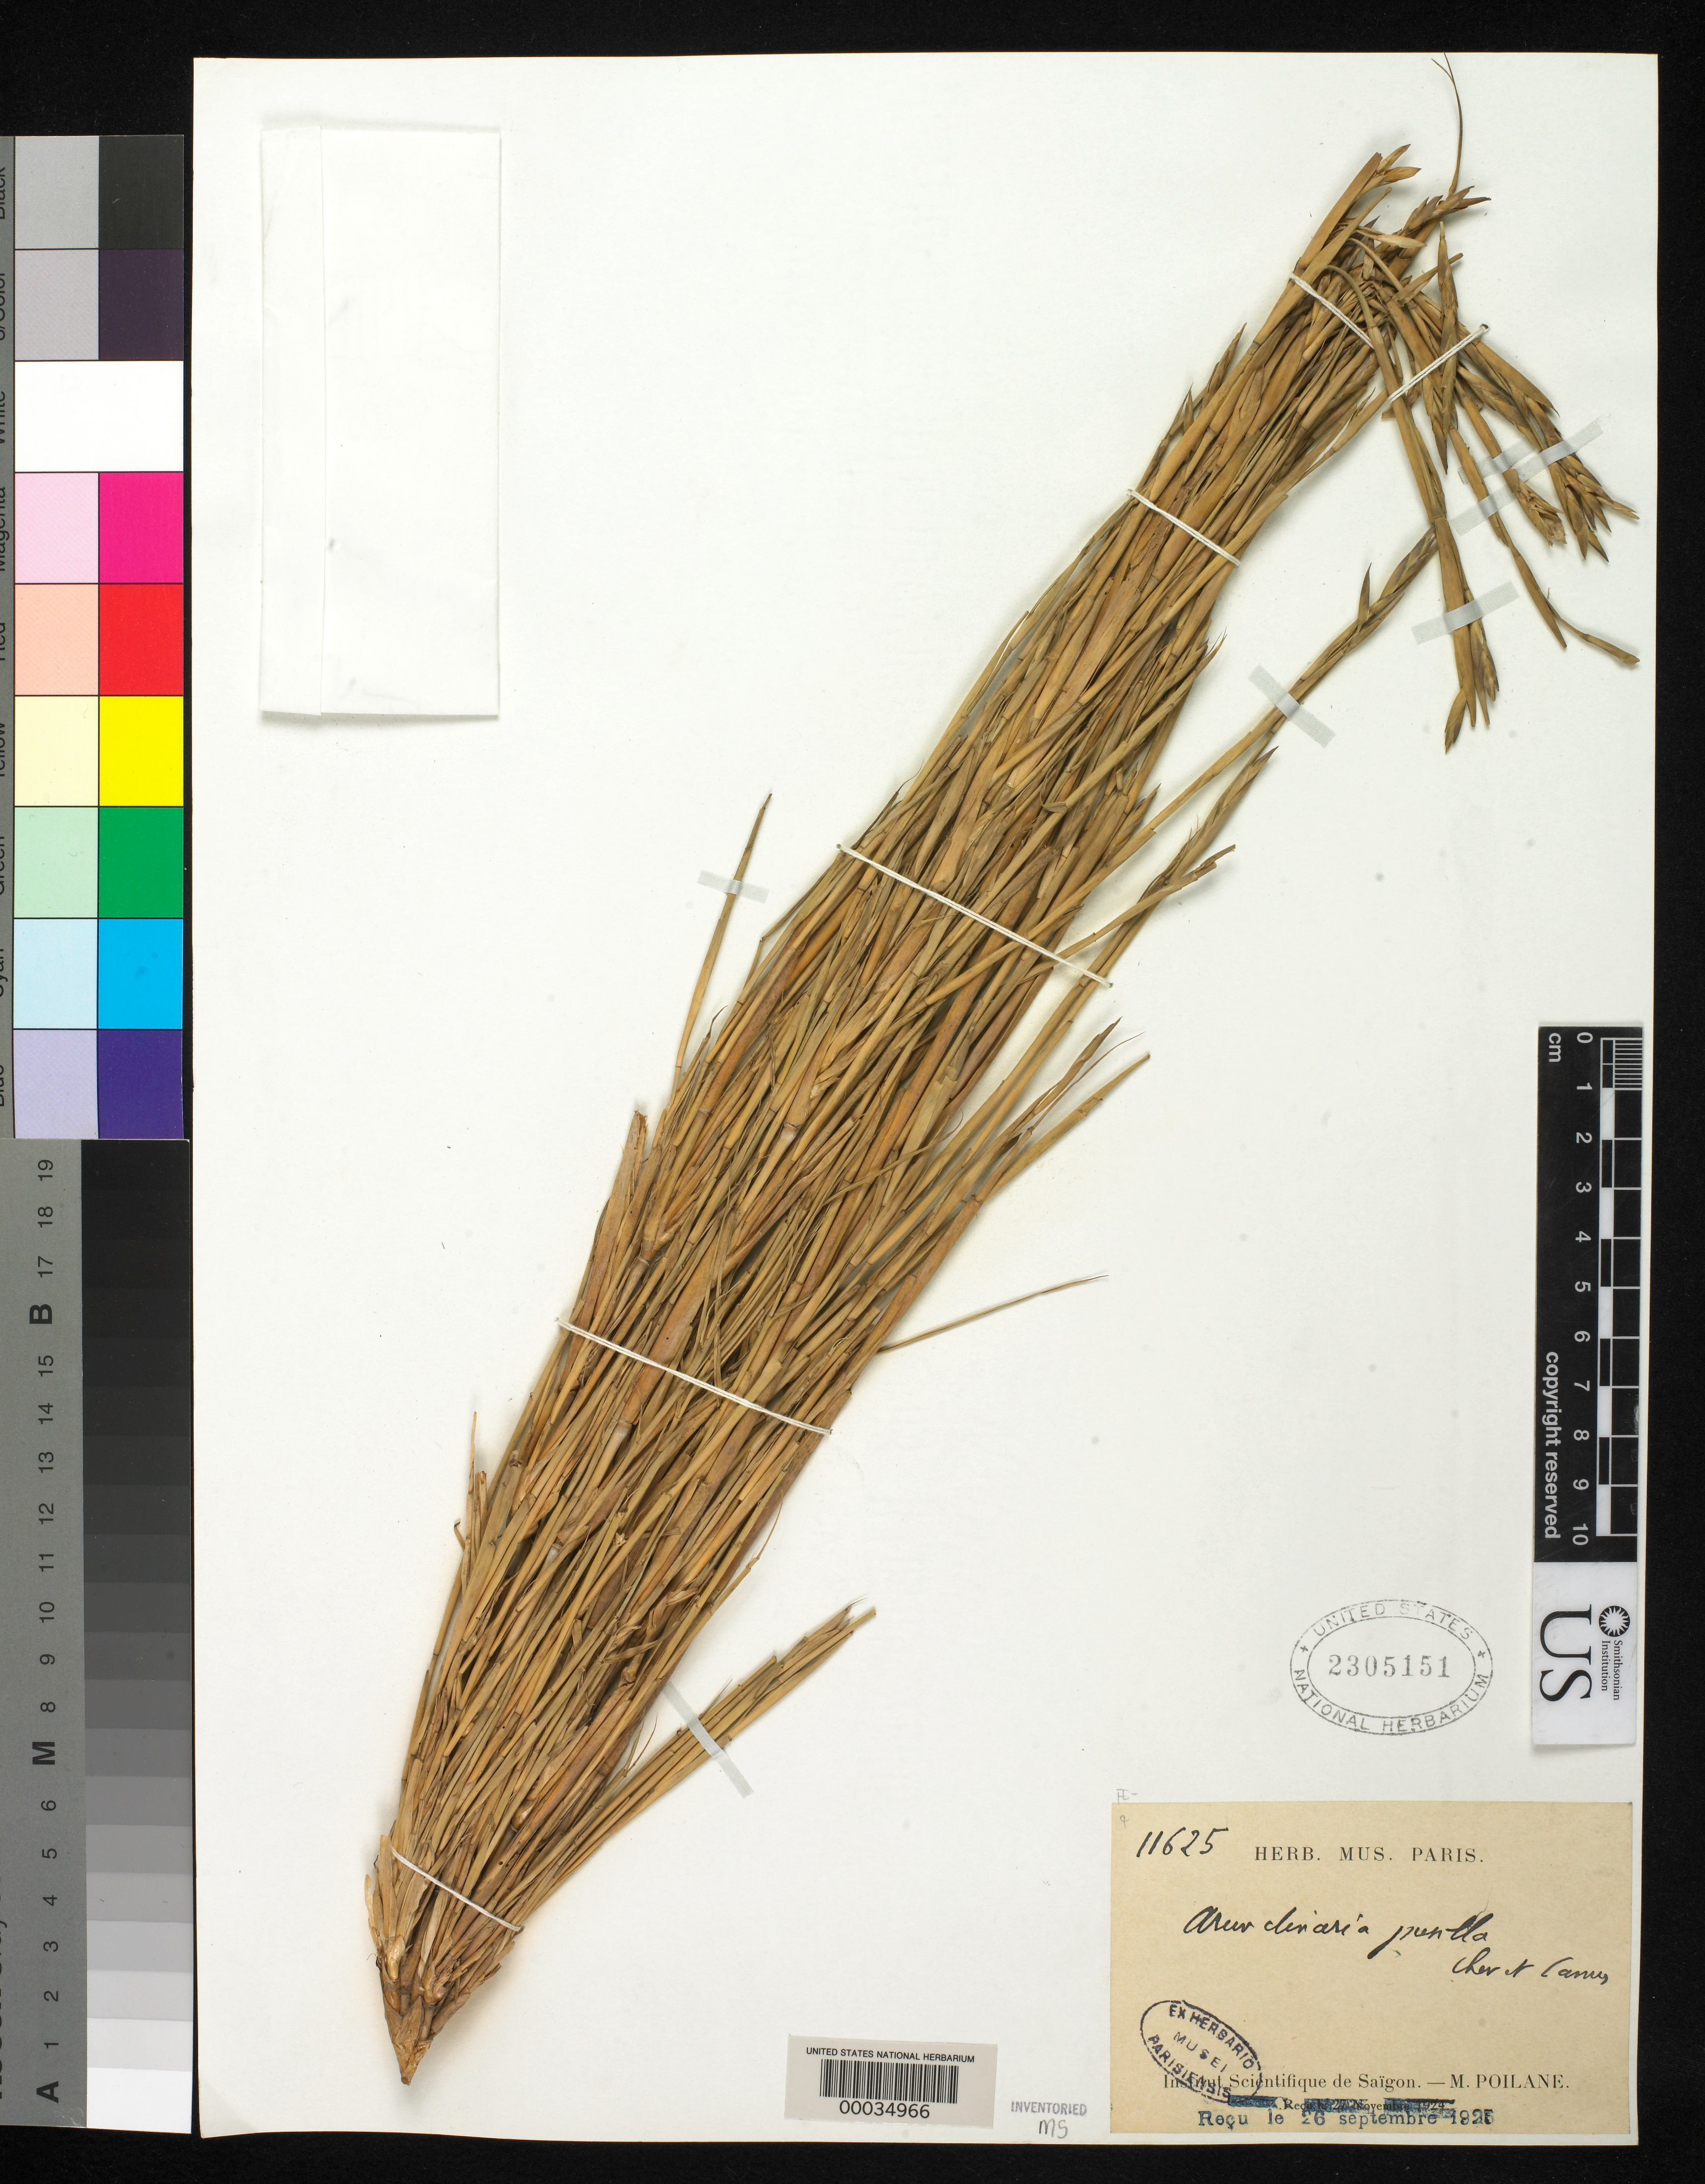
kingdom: Plantae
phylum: Tracheophyta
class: Liliopsida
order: Poales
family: Poaceae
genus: Bambusa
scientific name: Bambusa pusilla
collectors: M. Poilane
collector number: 11625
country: Vietnam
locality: Institut scientifique de saigon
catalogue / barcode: US 2305151